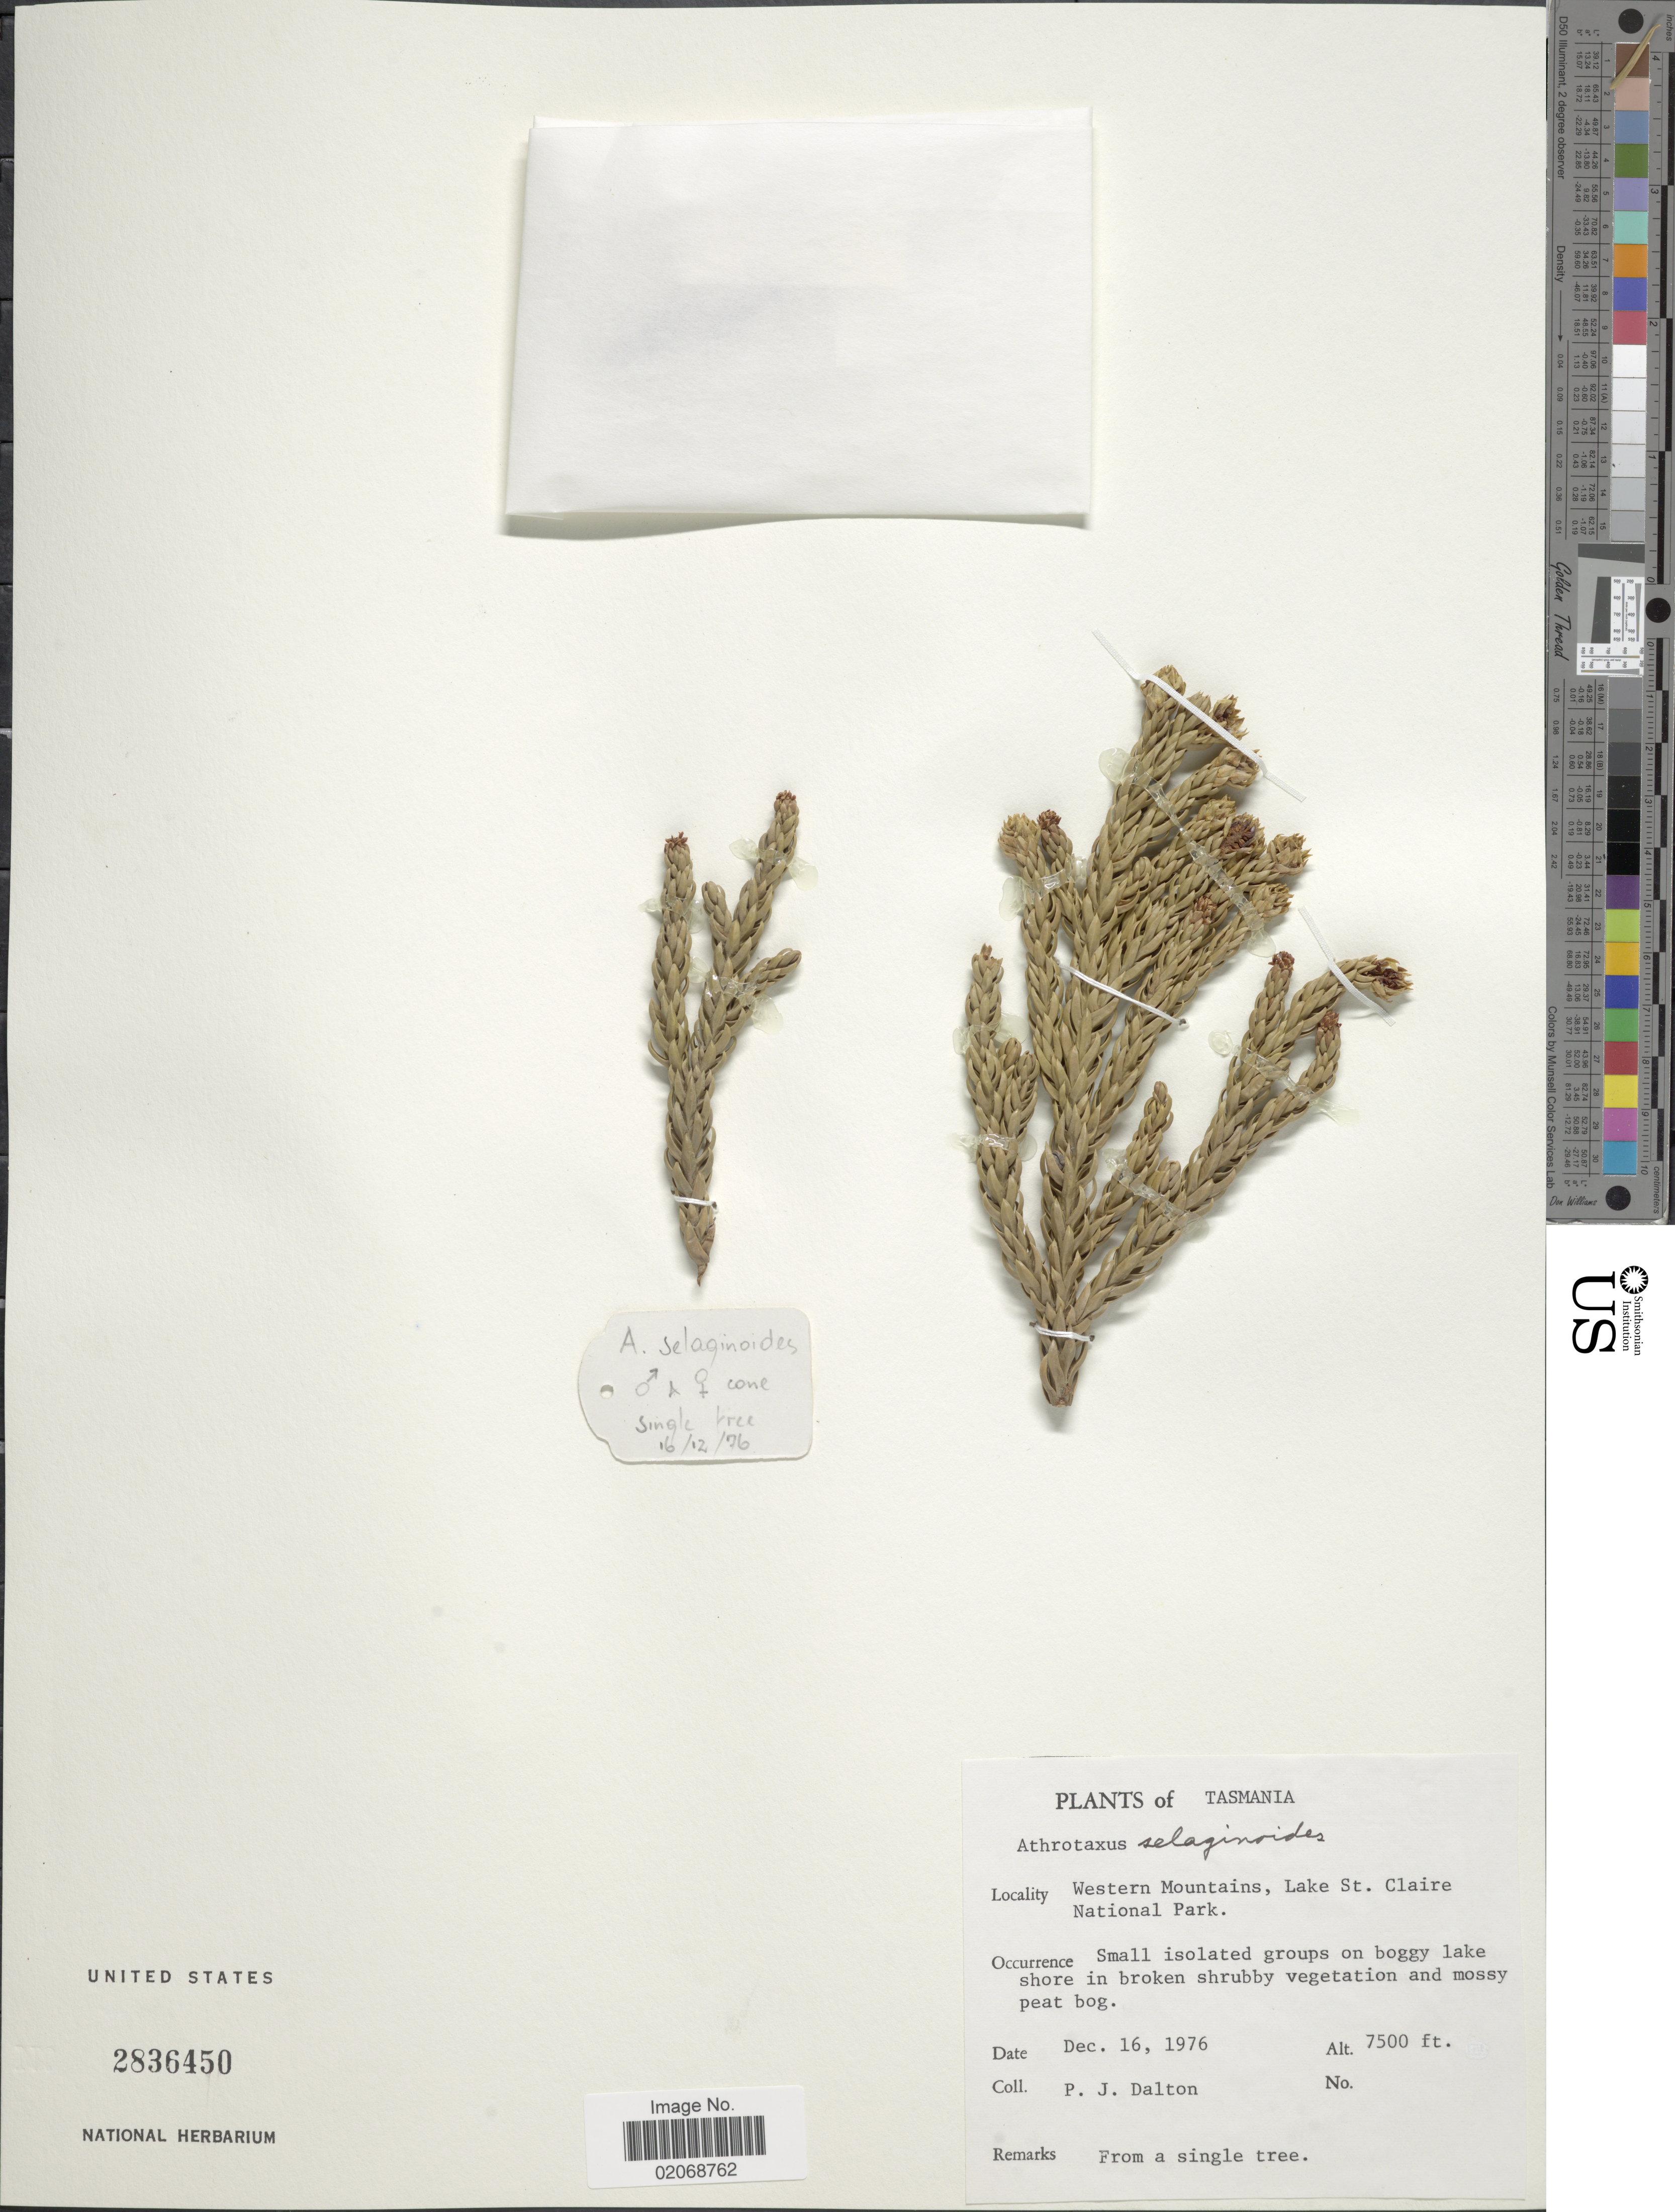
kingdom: Plantae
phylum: Tracheophyta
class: Pinopsida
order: Pinales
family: Cupressaceae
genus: Athrotaxis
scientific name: Athrotaxis selaginoides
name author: D. Don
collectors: P. Dalton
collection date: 1976-12-16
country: Australia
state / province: Tasmania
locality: Western Mountains, Lake St. Claire National Park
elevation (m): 2286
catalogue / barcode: US 2836450